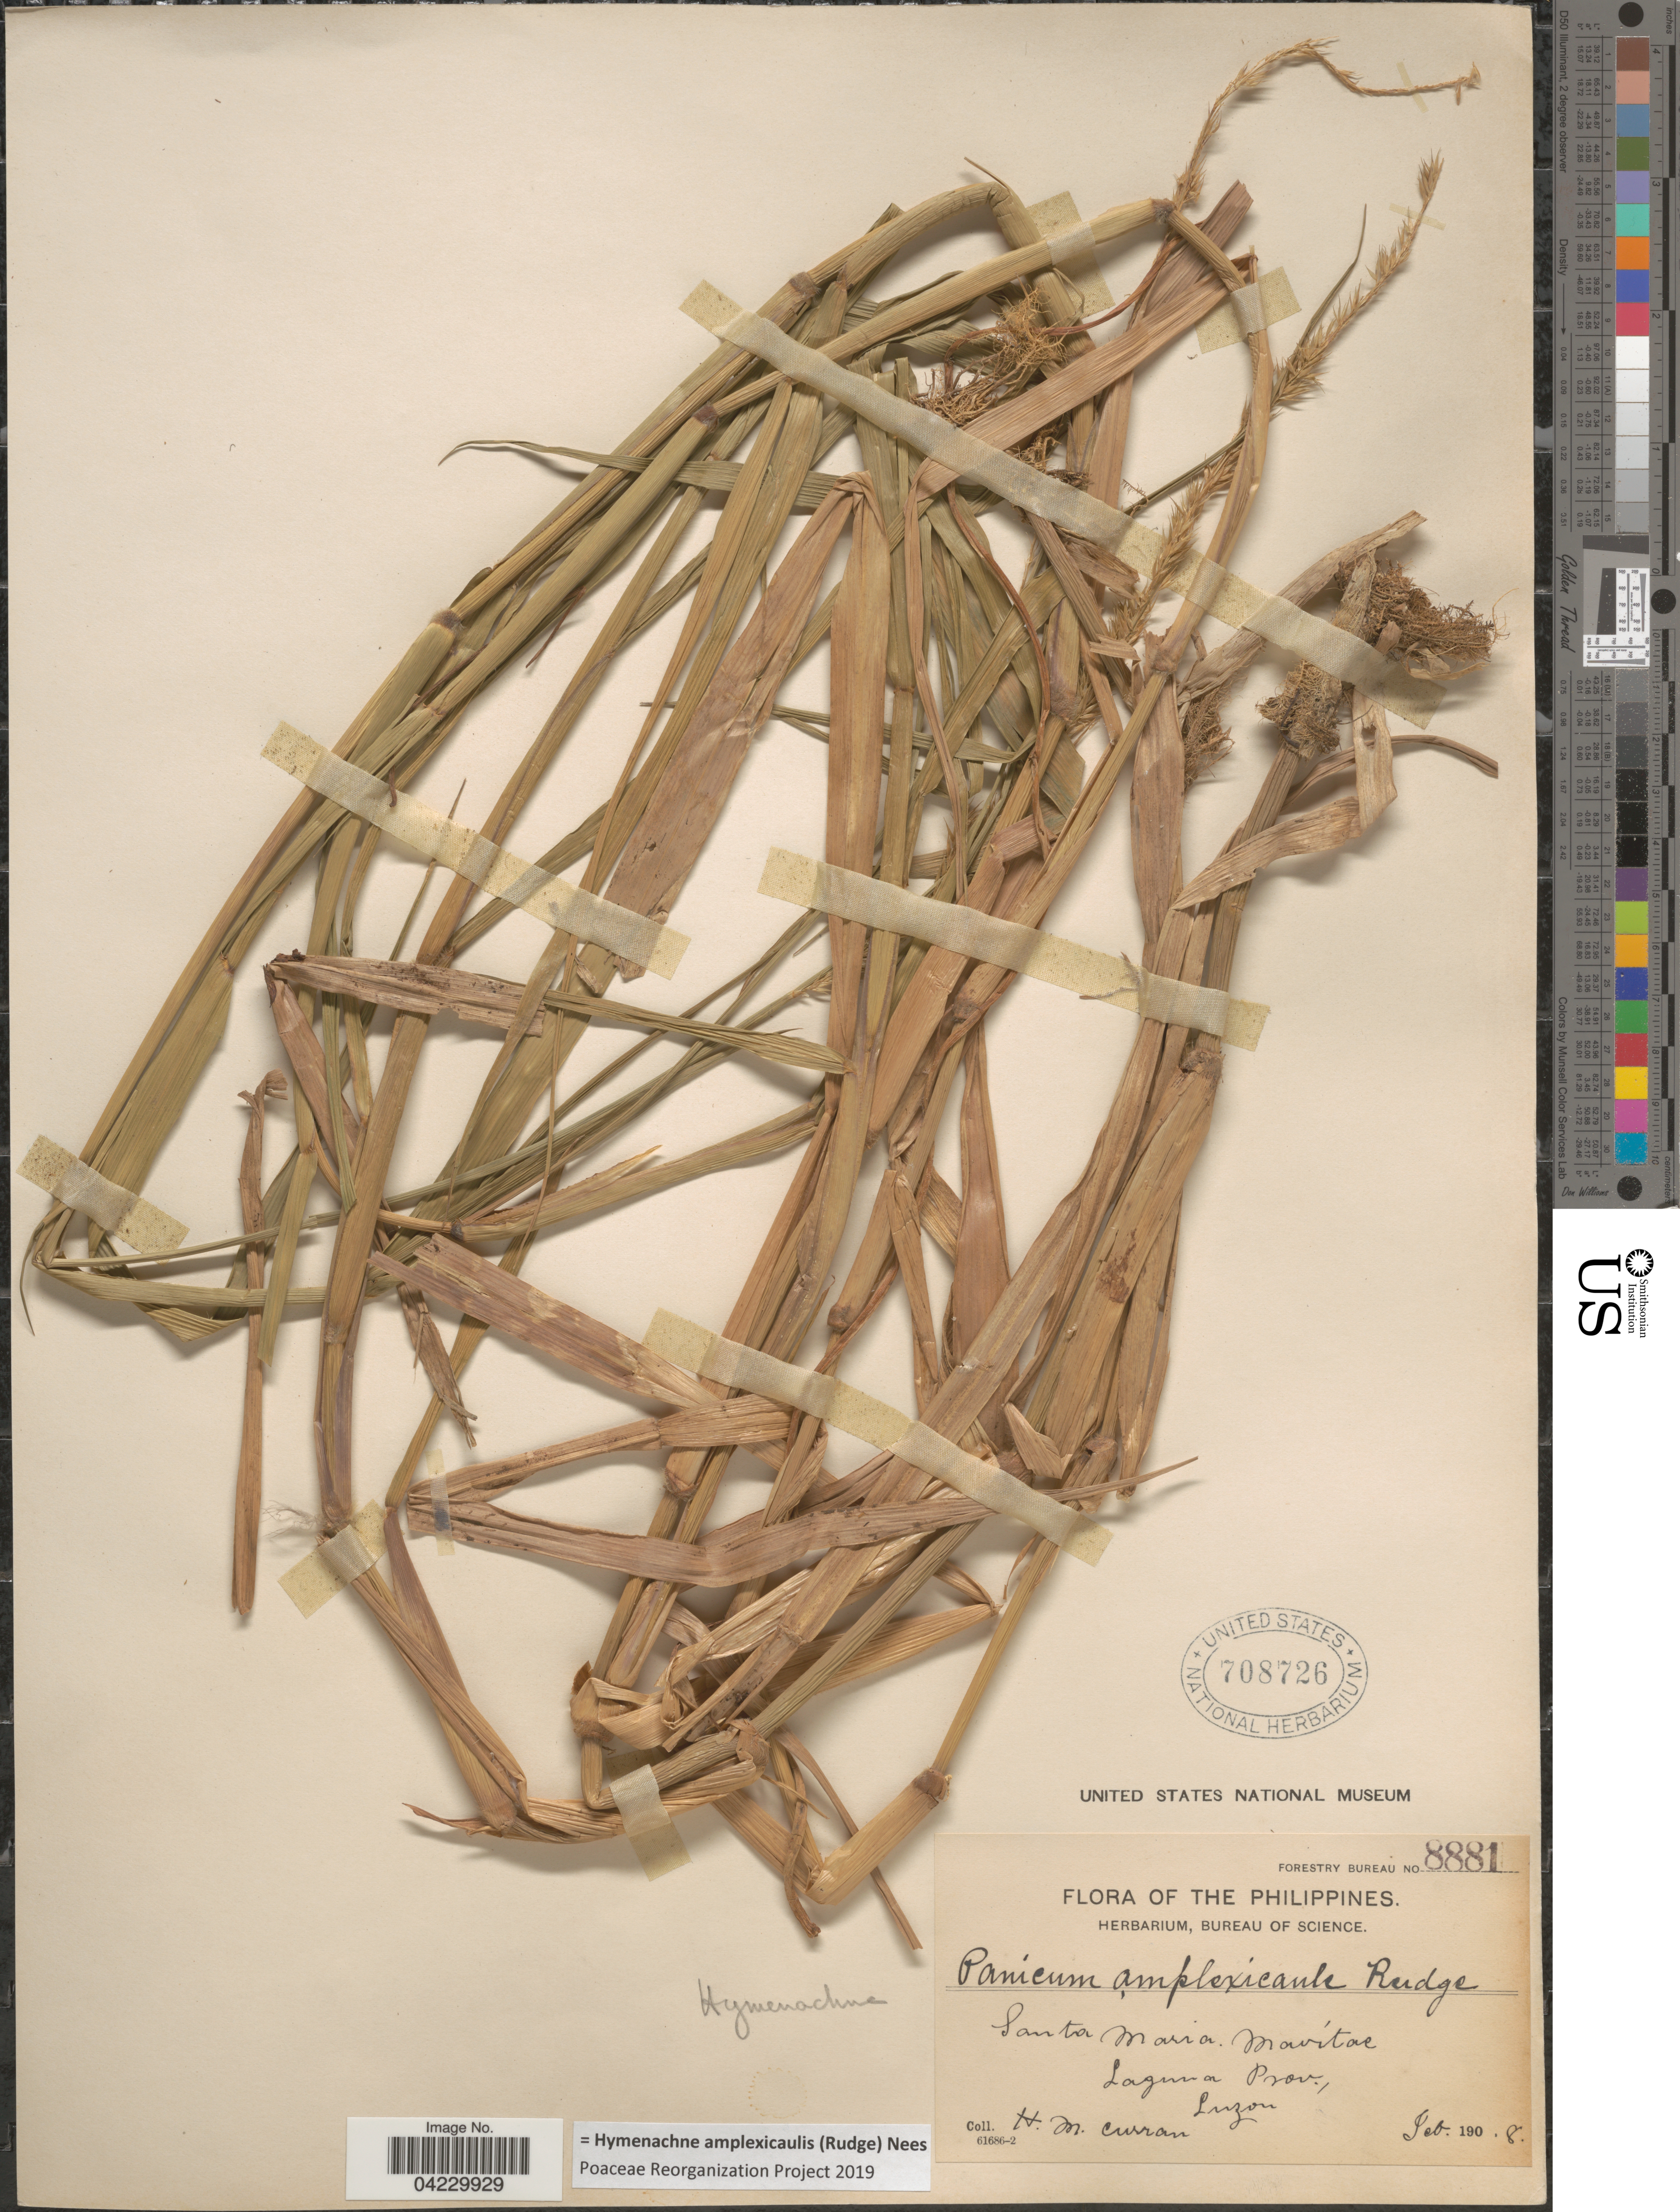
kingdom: Plantae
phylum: Tracheophyta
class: Liliopsida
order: Poales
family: Poaceae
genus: Hymenachne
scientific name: Hymenachne amplexicaulis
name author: (Rudge) Nees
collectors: H. M. Curran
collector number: Forestry Bureau 8881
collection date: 1908-02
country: Philippines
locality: Santa Maria, Mavitac Laguna Prov., Luzon.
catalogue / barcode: US 708726